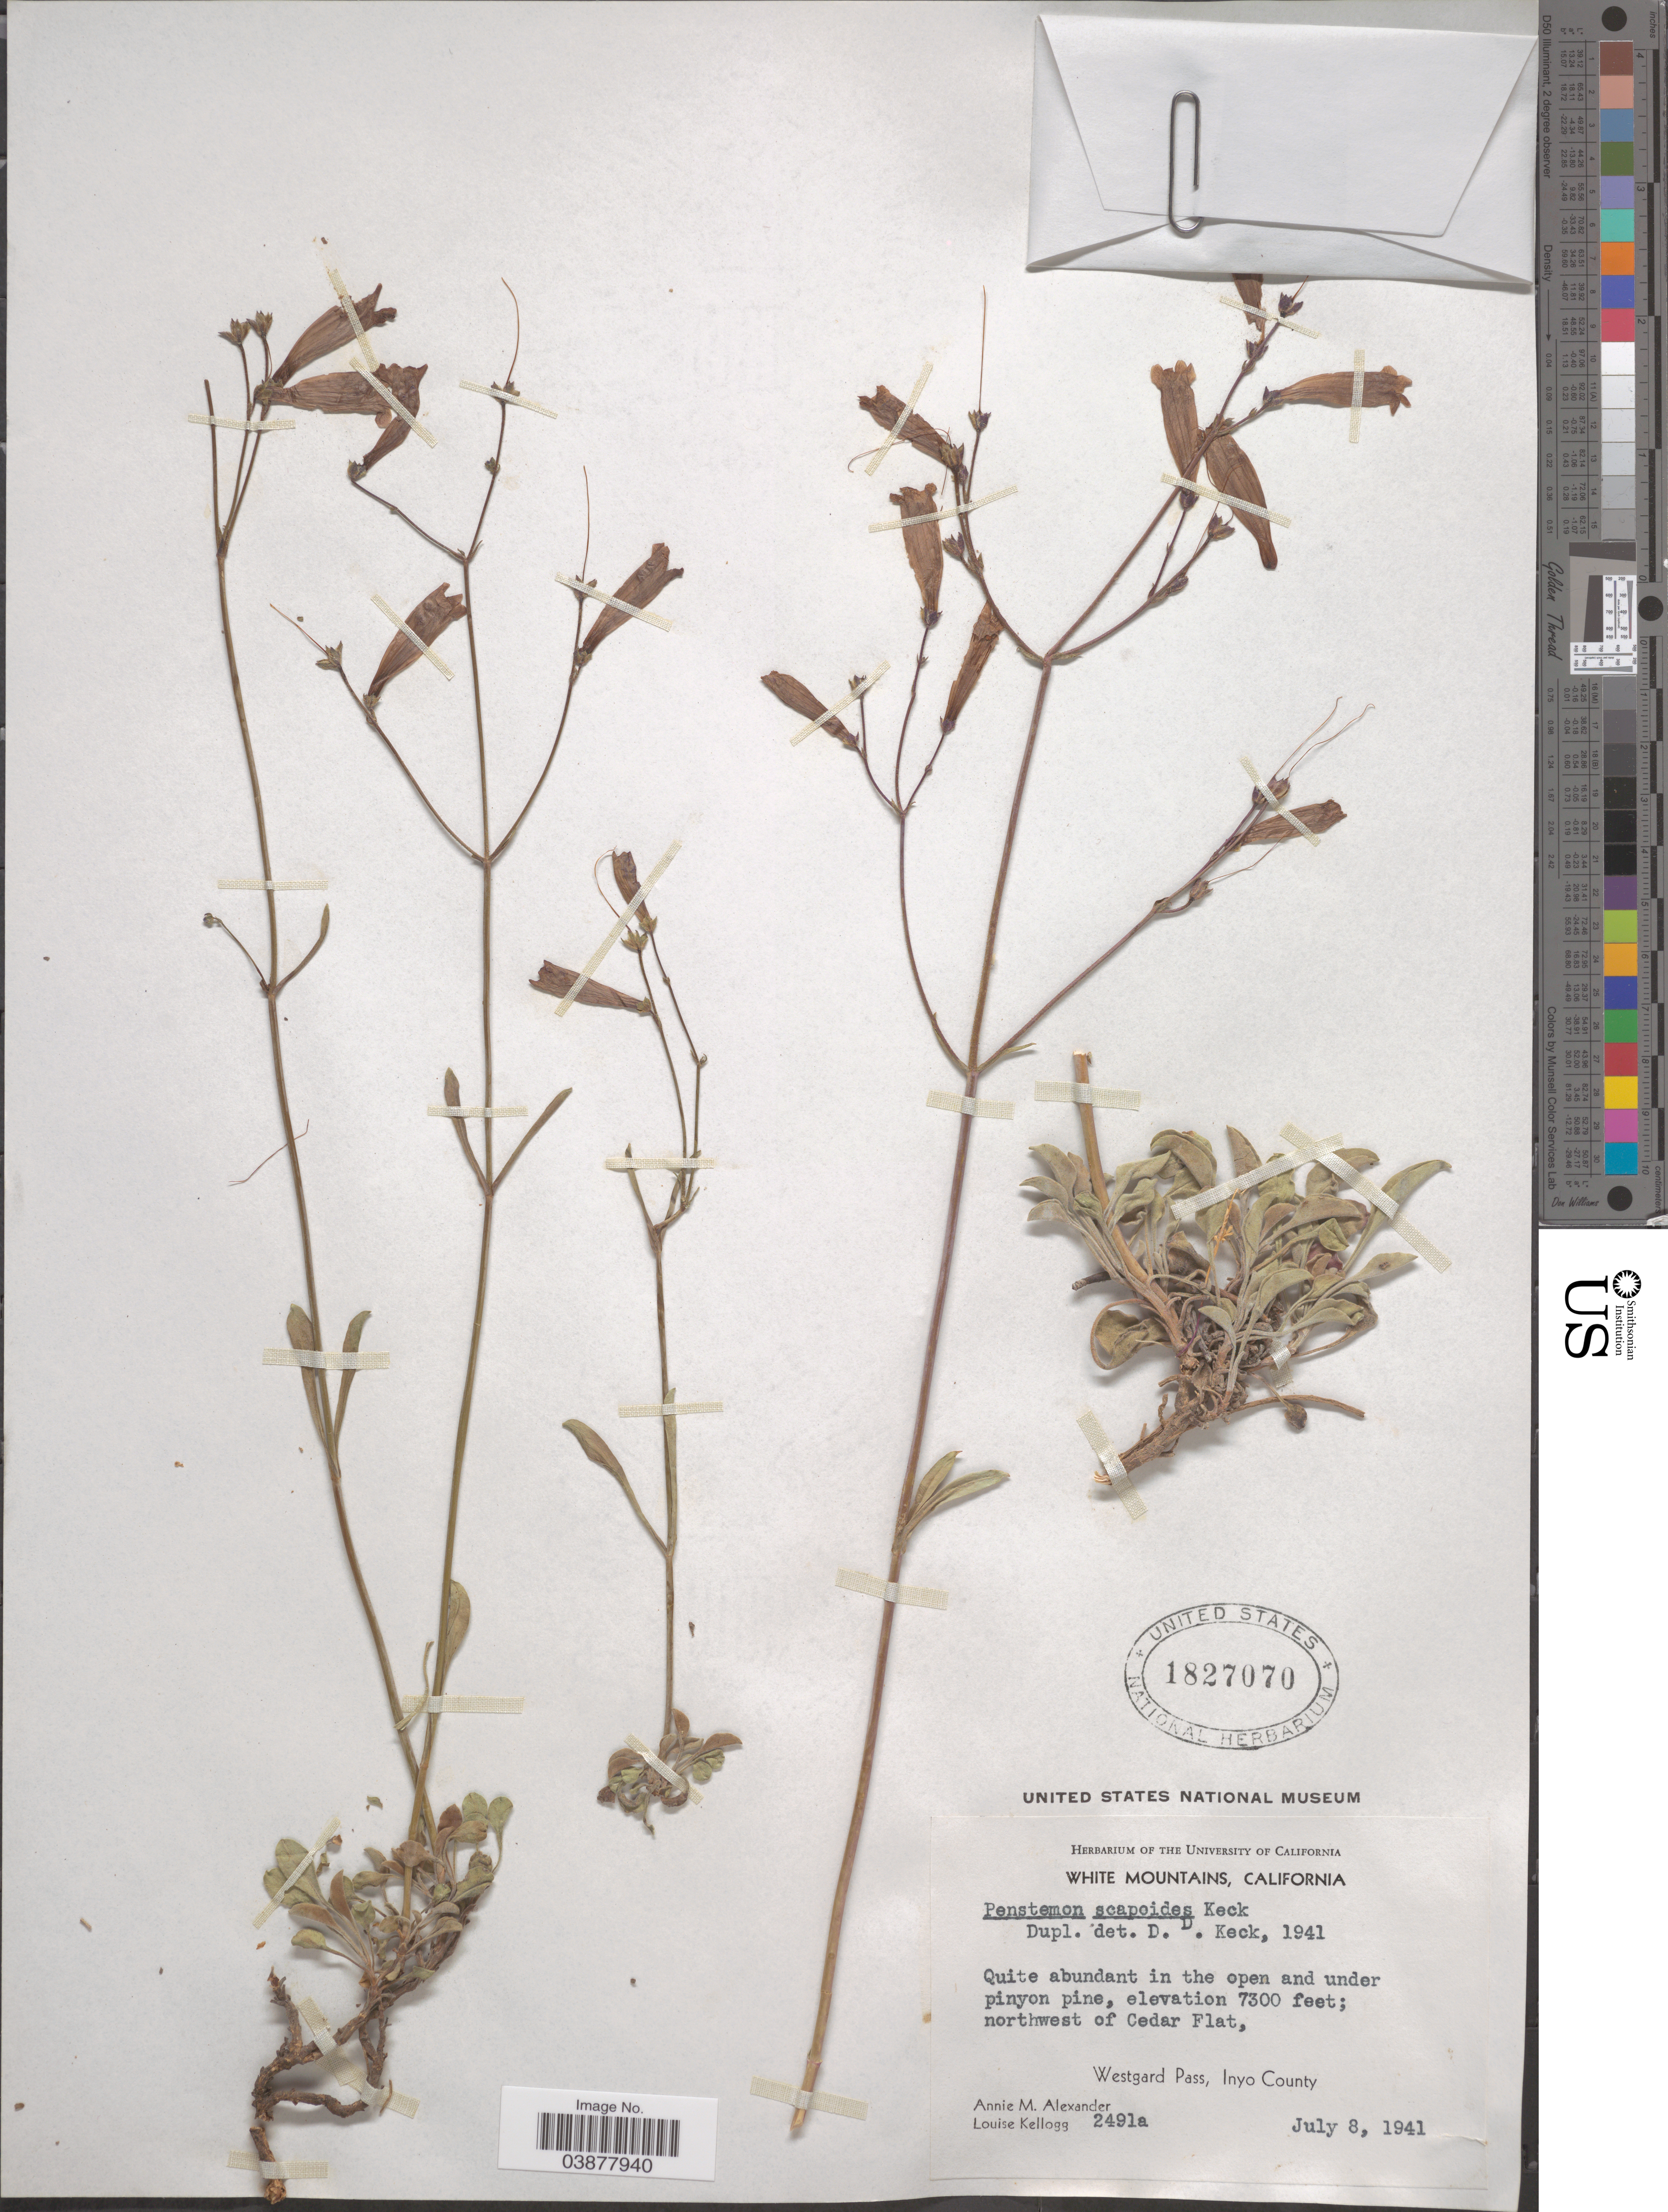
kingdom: Plantae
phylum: Tracheophyta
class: Magnoliopsida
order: Lamiales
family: Plantaginaceae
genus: Penstemon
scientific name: Penstemon scapoides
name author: D.D. Keck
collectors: A. M. Alexander & L. Kellogg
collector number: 2491a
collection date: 1941-07-08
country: United States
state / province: California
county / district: Inyo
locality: White Mountains. Northwest of Cedar Flat, Westgard Pass, Inyo County.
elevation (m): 2225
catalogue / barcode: US 1827070